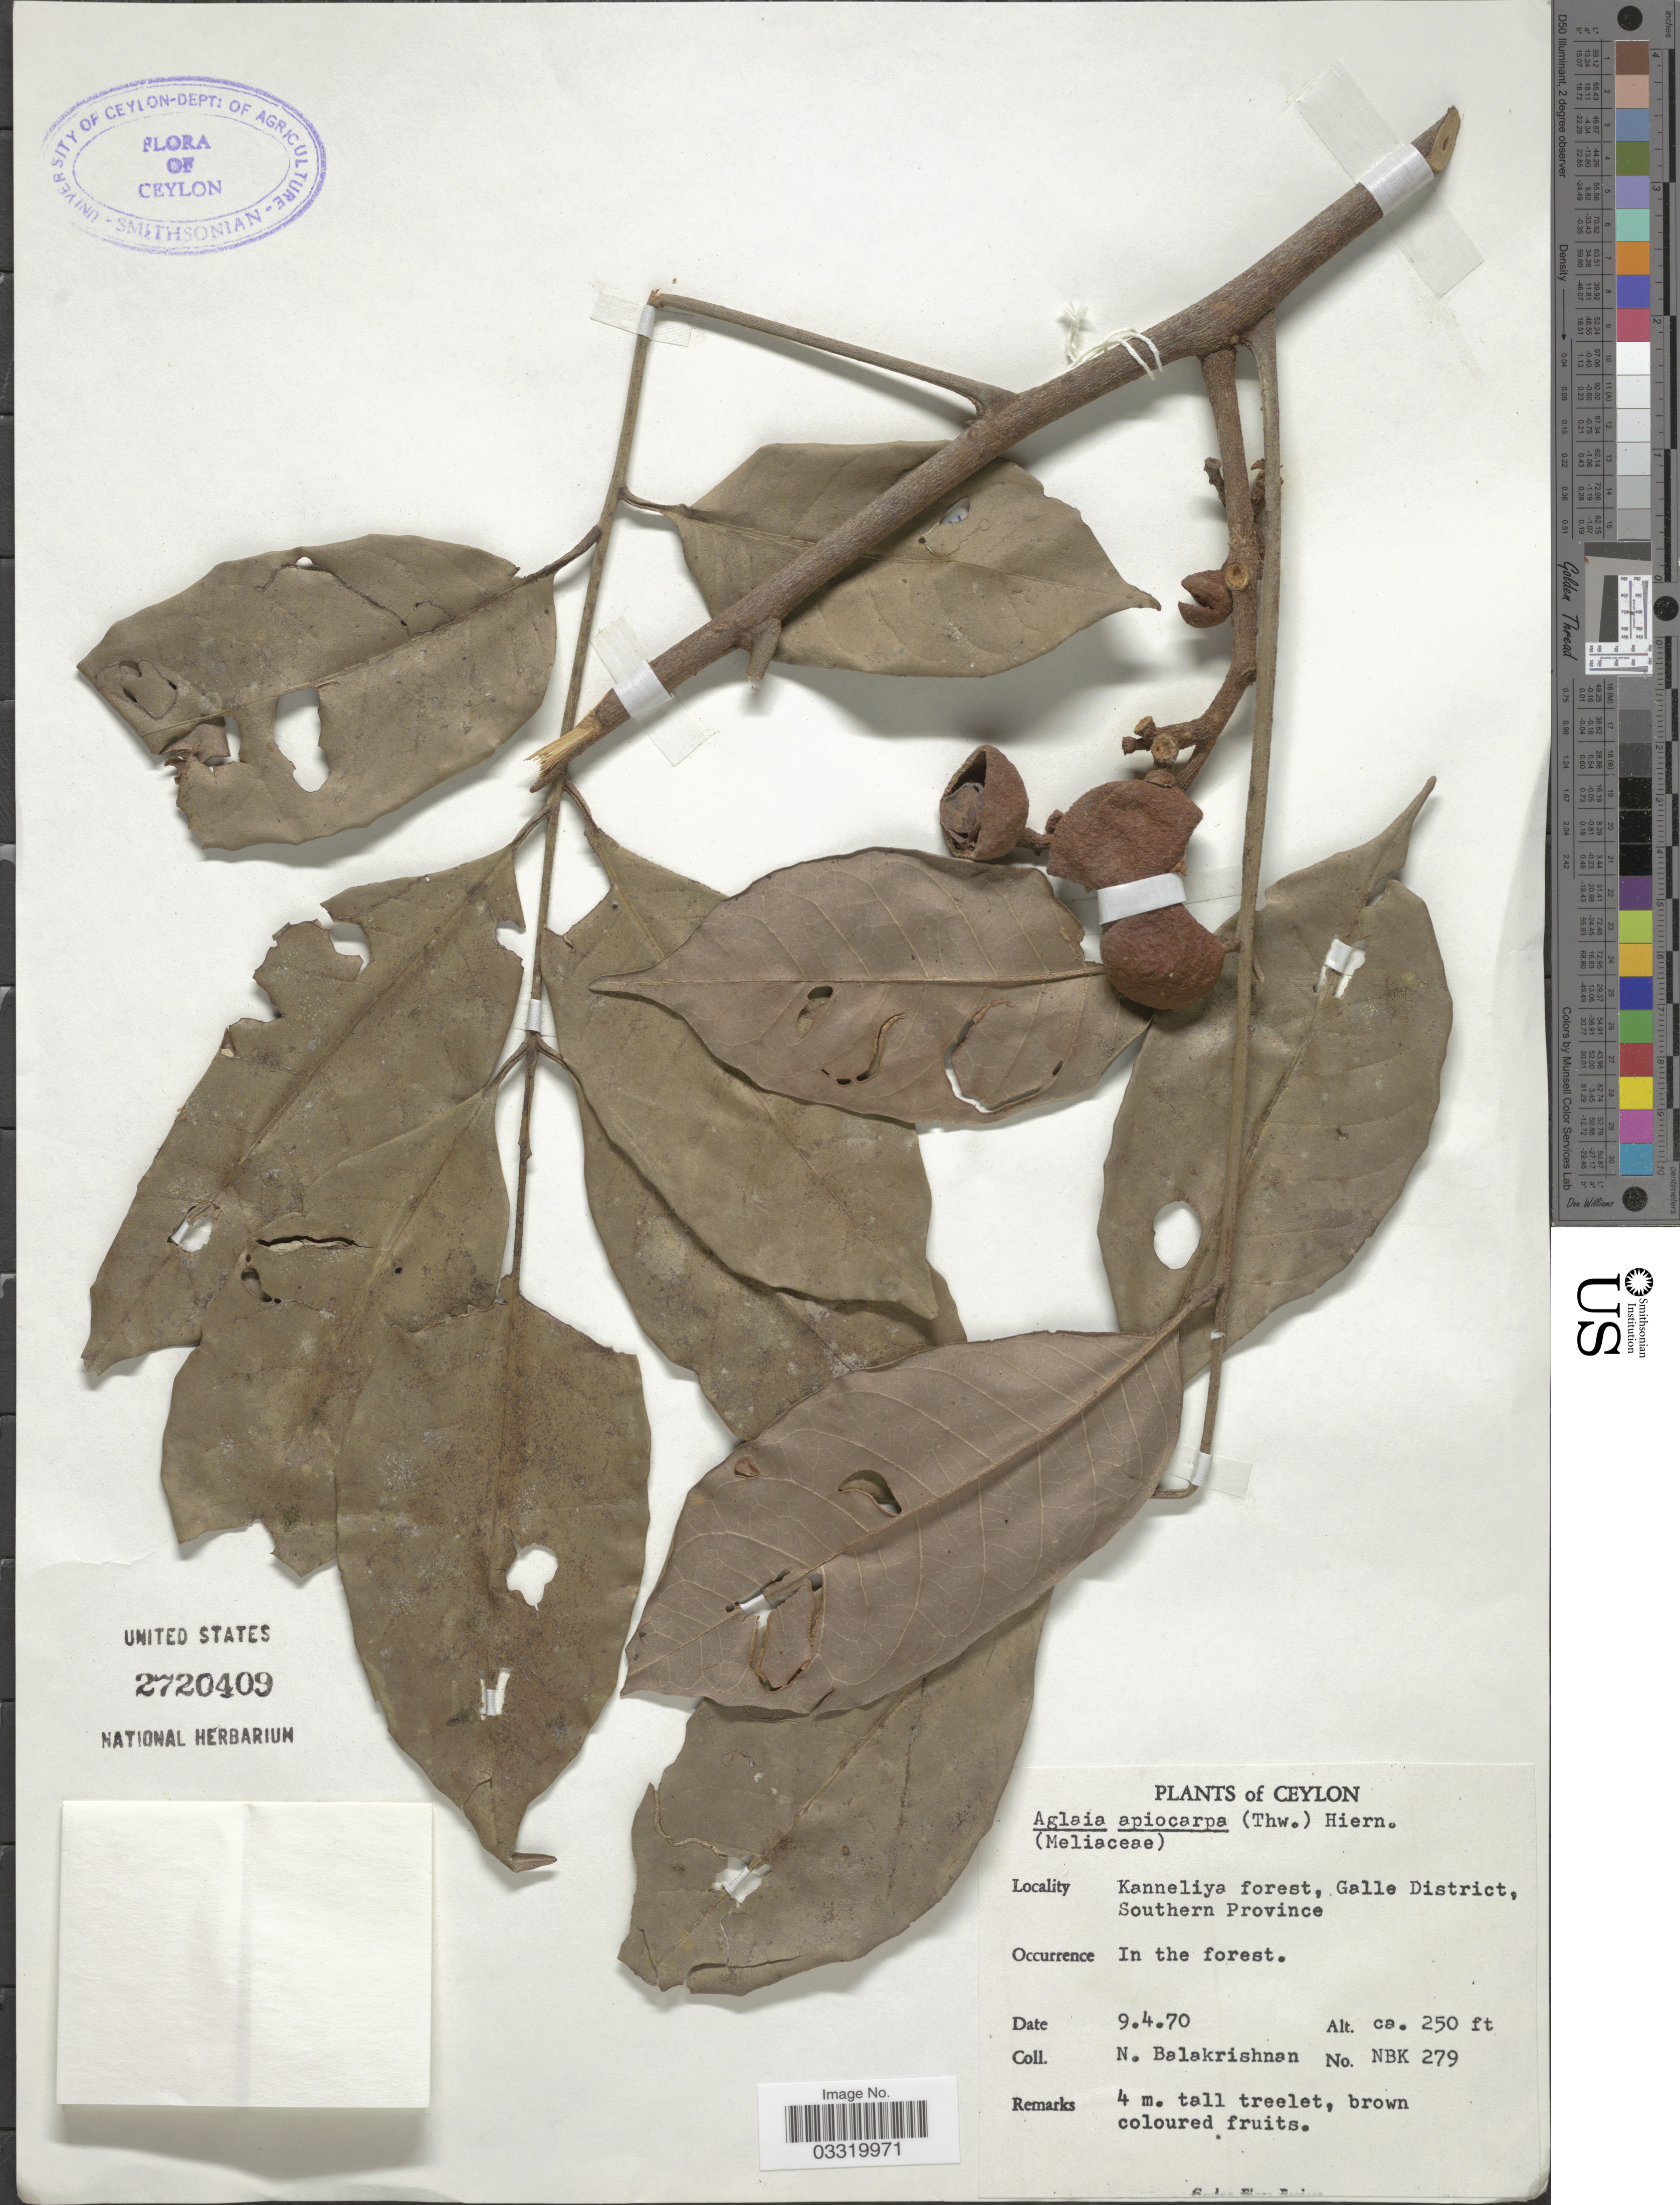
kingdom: Plantae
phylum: Tracheophyta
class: Magnoliopsida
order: Sapindales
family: Meliaceae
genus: Aglaia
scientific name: Aglaia apiocarpa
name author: Hiern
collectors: N. Balakrishnan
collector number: NBK 279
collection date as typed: Transcribed d/m/y: 9/4/70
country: Sri Lanka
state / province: Southern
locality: Ceylon. Kanneliya forest, Galle District.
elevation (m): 76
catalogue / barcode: US 2720409